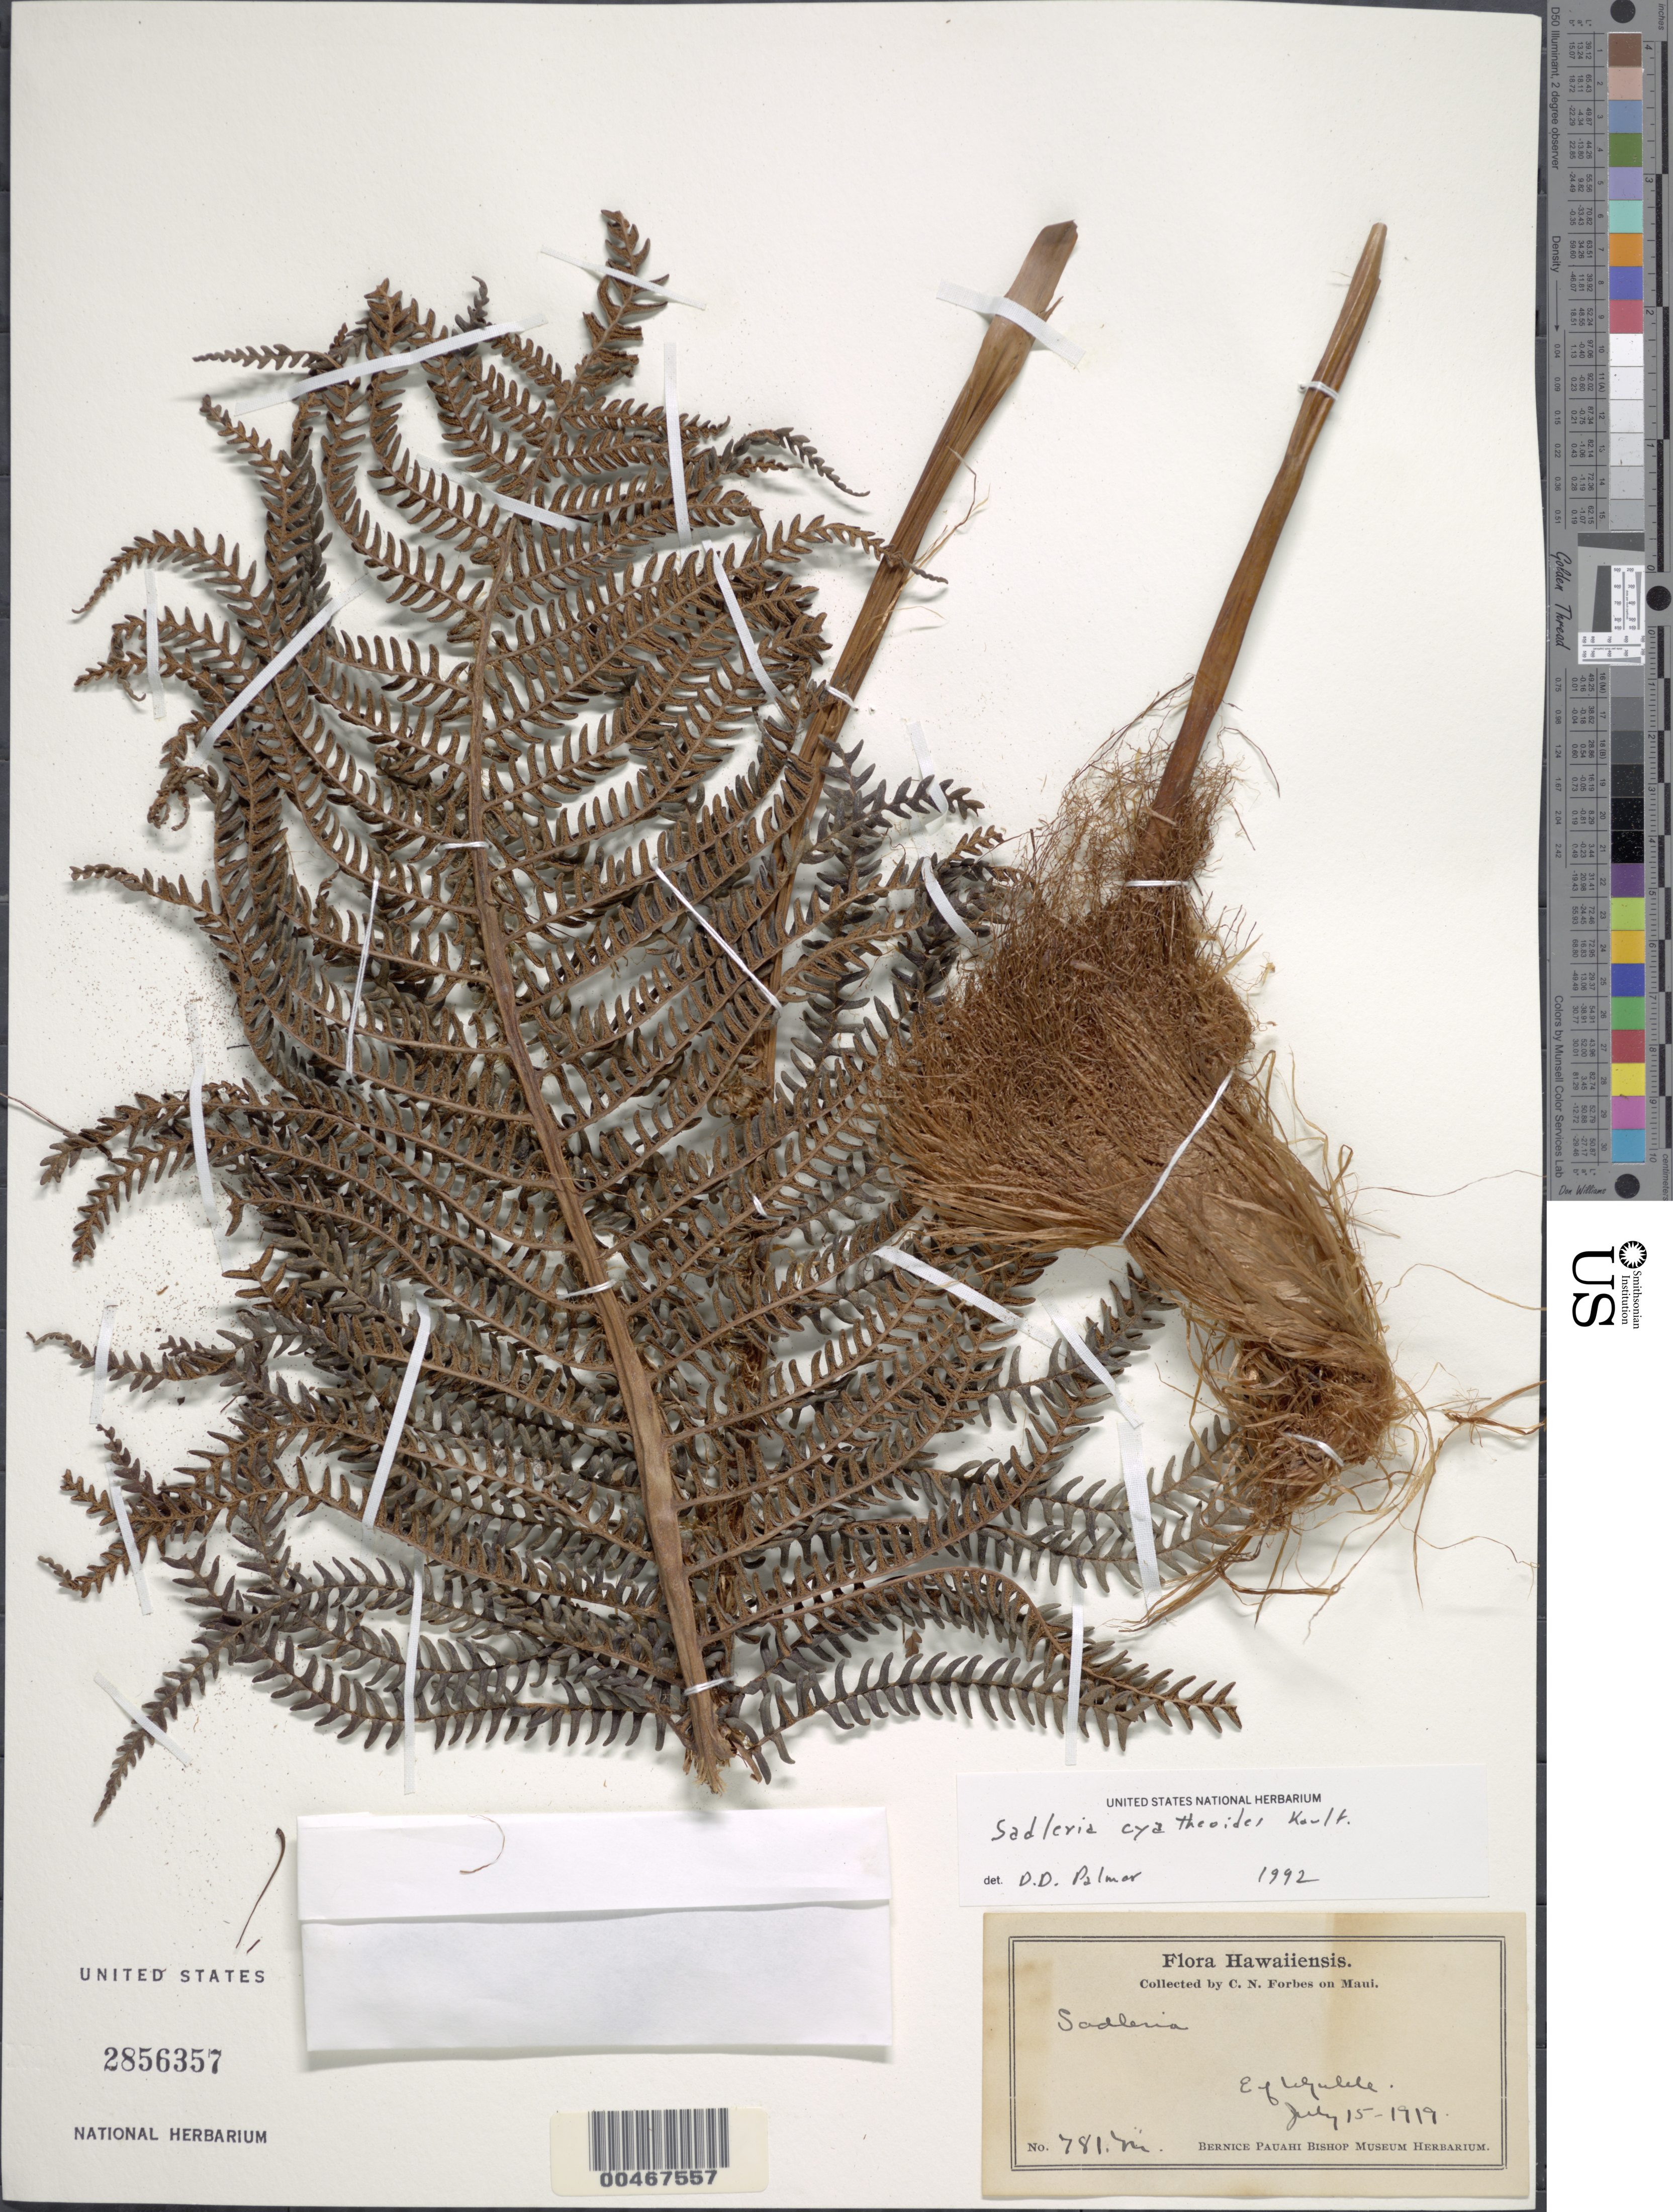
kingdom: Plantae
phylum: Tracheophyta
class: Polypodiopsida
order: Polypodiales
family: Blechnaceae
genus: Sadleria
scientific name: Sadleria cyatheoides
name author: Kaulf.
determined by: Palmer, D. D.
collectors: C. N. Forbes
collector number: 781.M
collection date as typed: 15 Jul 1919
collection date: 1919-07-15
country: United States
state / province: Hawaii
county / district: Maui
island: Maui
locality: E of Ukulele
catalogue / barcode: US 2856357